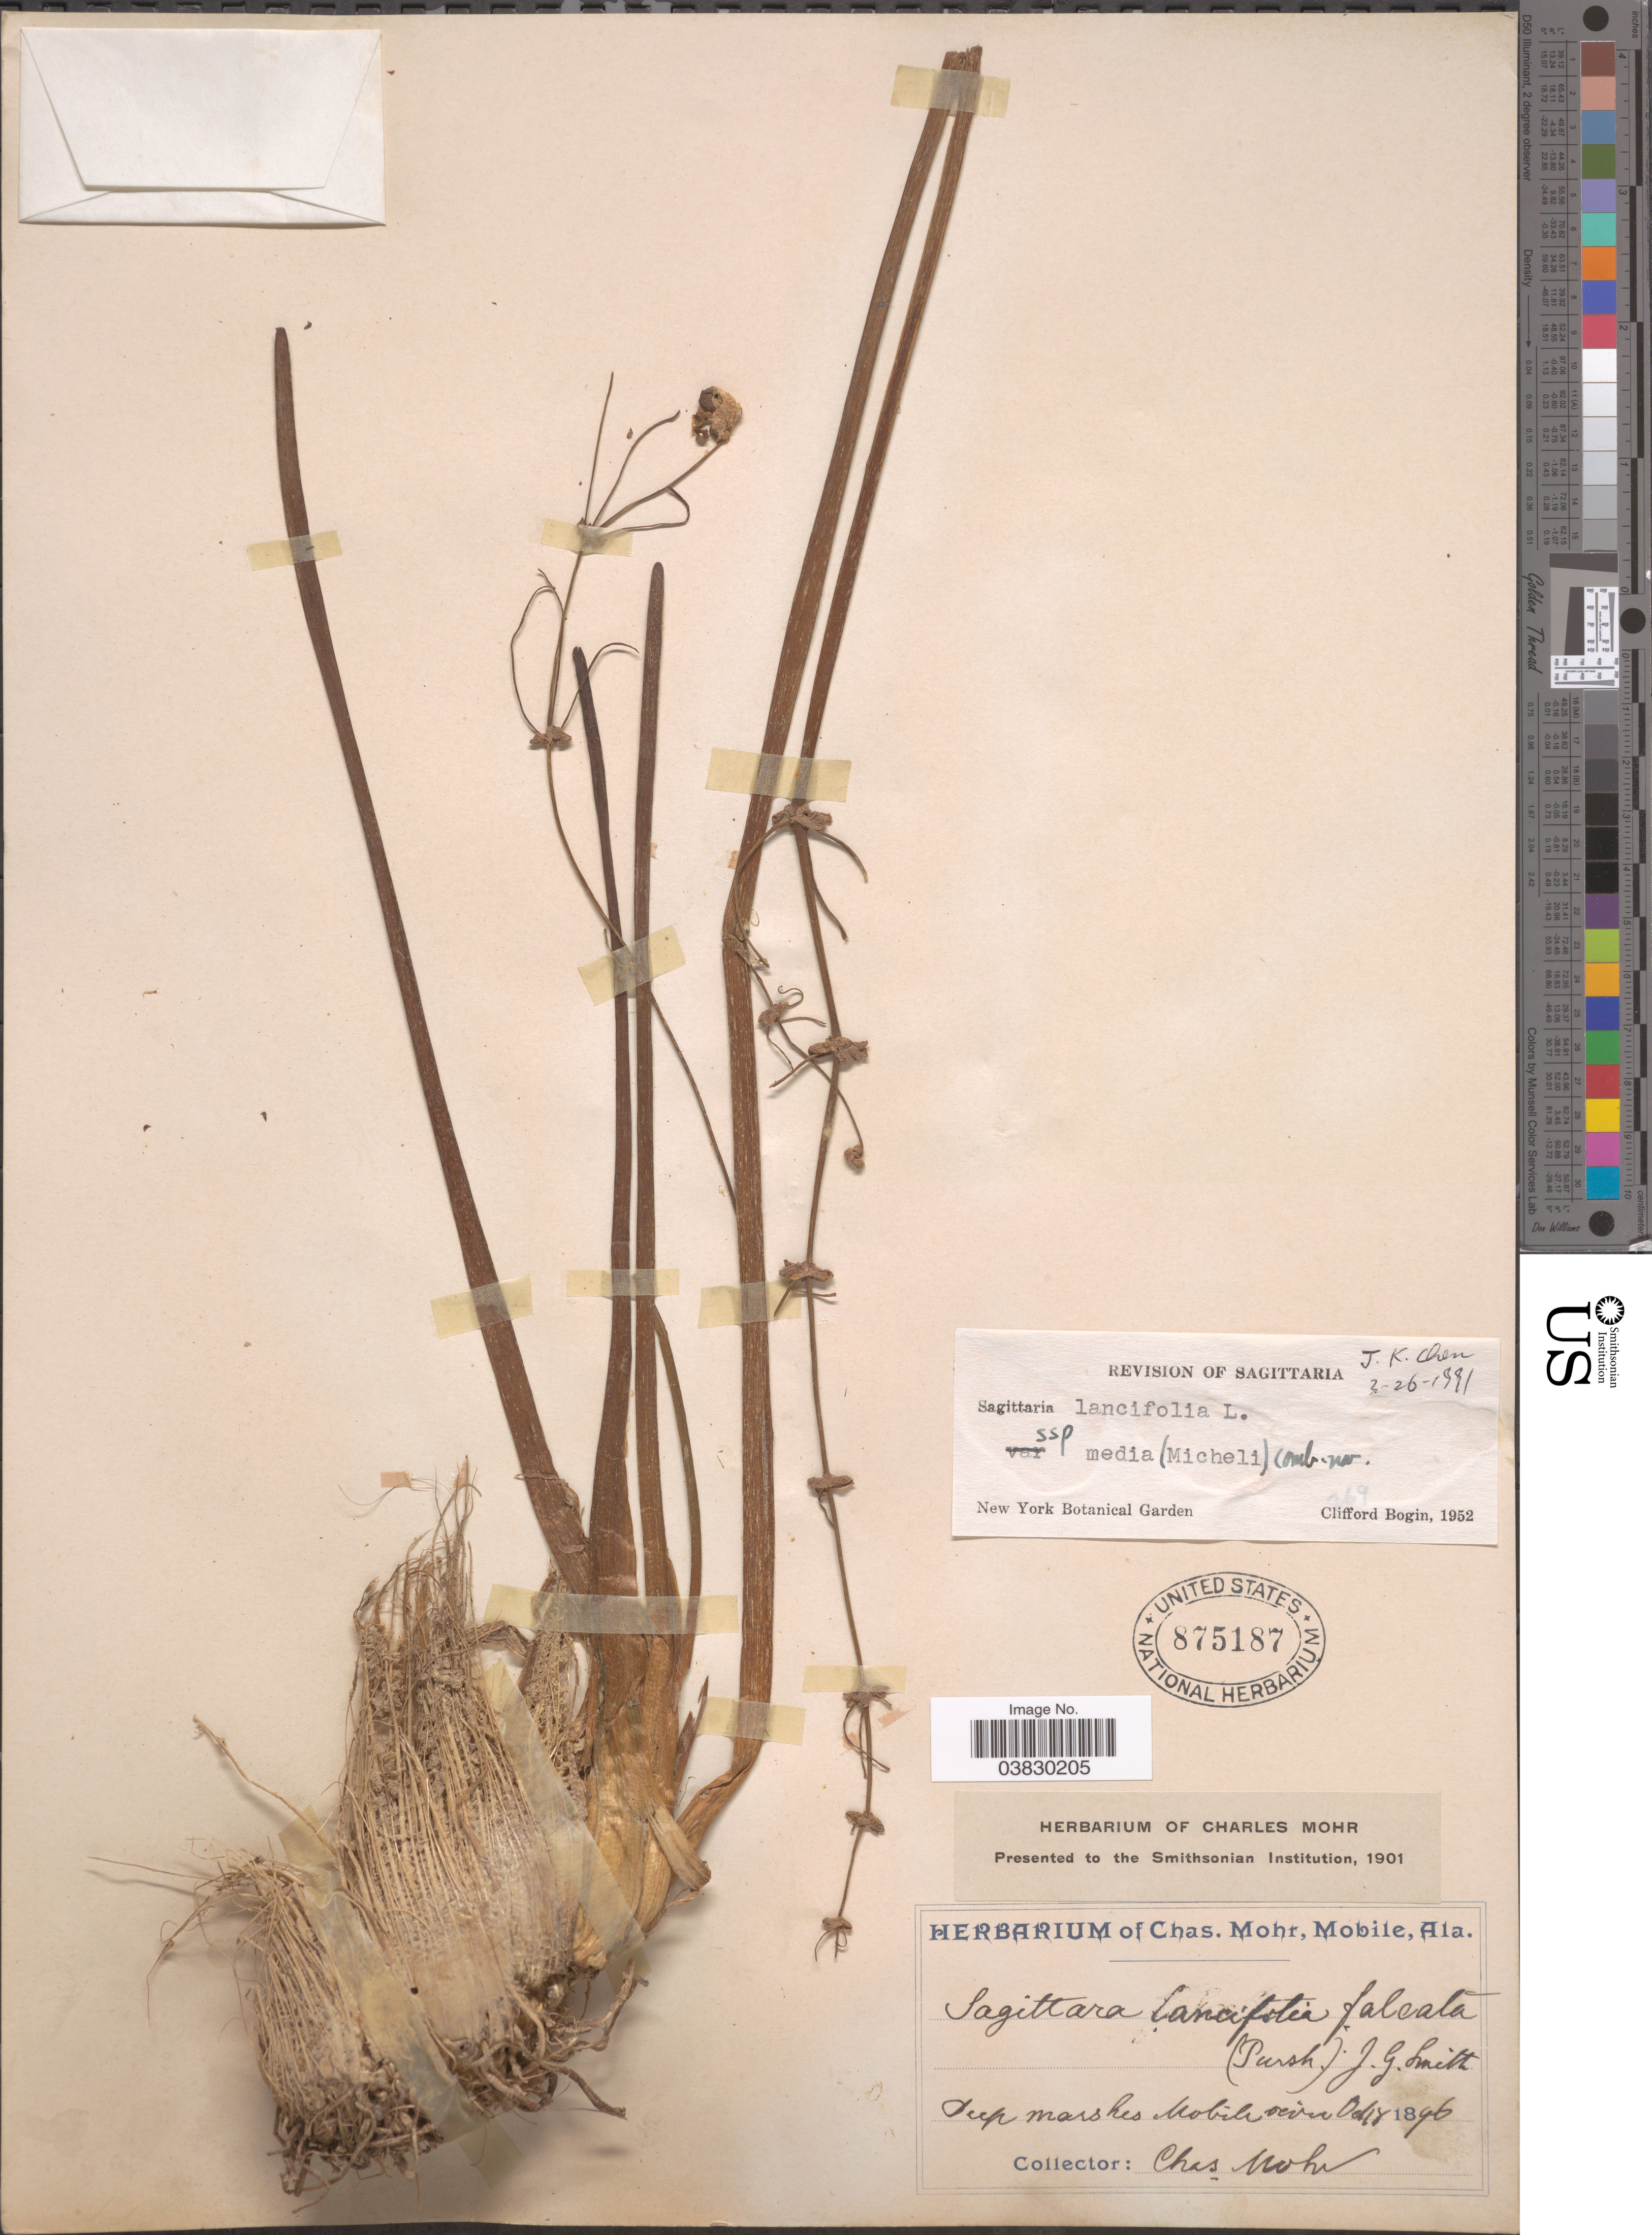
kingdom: Plantae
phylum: Tracheophyta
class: Liliopsida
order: Alismatales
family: Alismataceae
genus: Sagittaria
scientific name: Sagittaria lancifolia subsp. media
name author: (Micheli) Bogin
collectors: Mohr, C. T. (herbarium)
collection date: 1896-10-18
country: United States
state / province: Alabama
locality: Mobile.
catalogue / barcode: US 875187